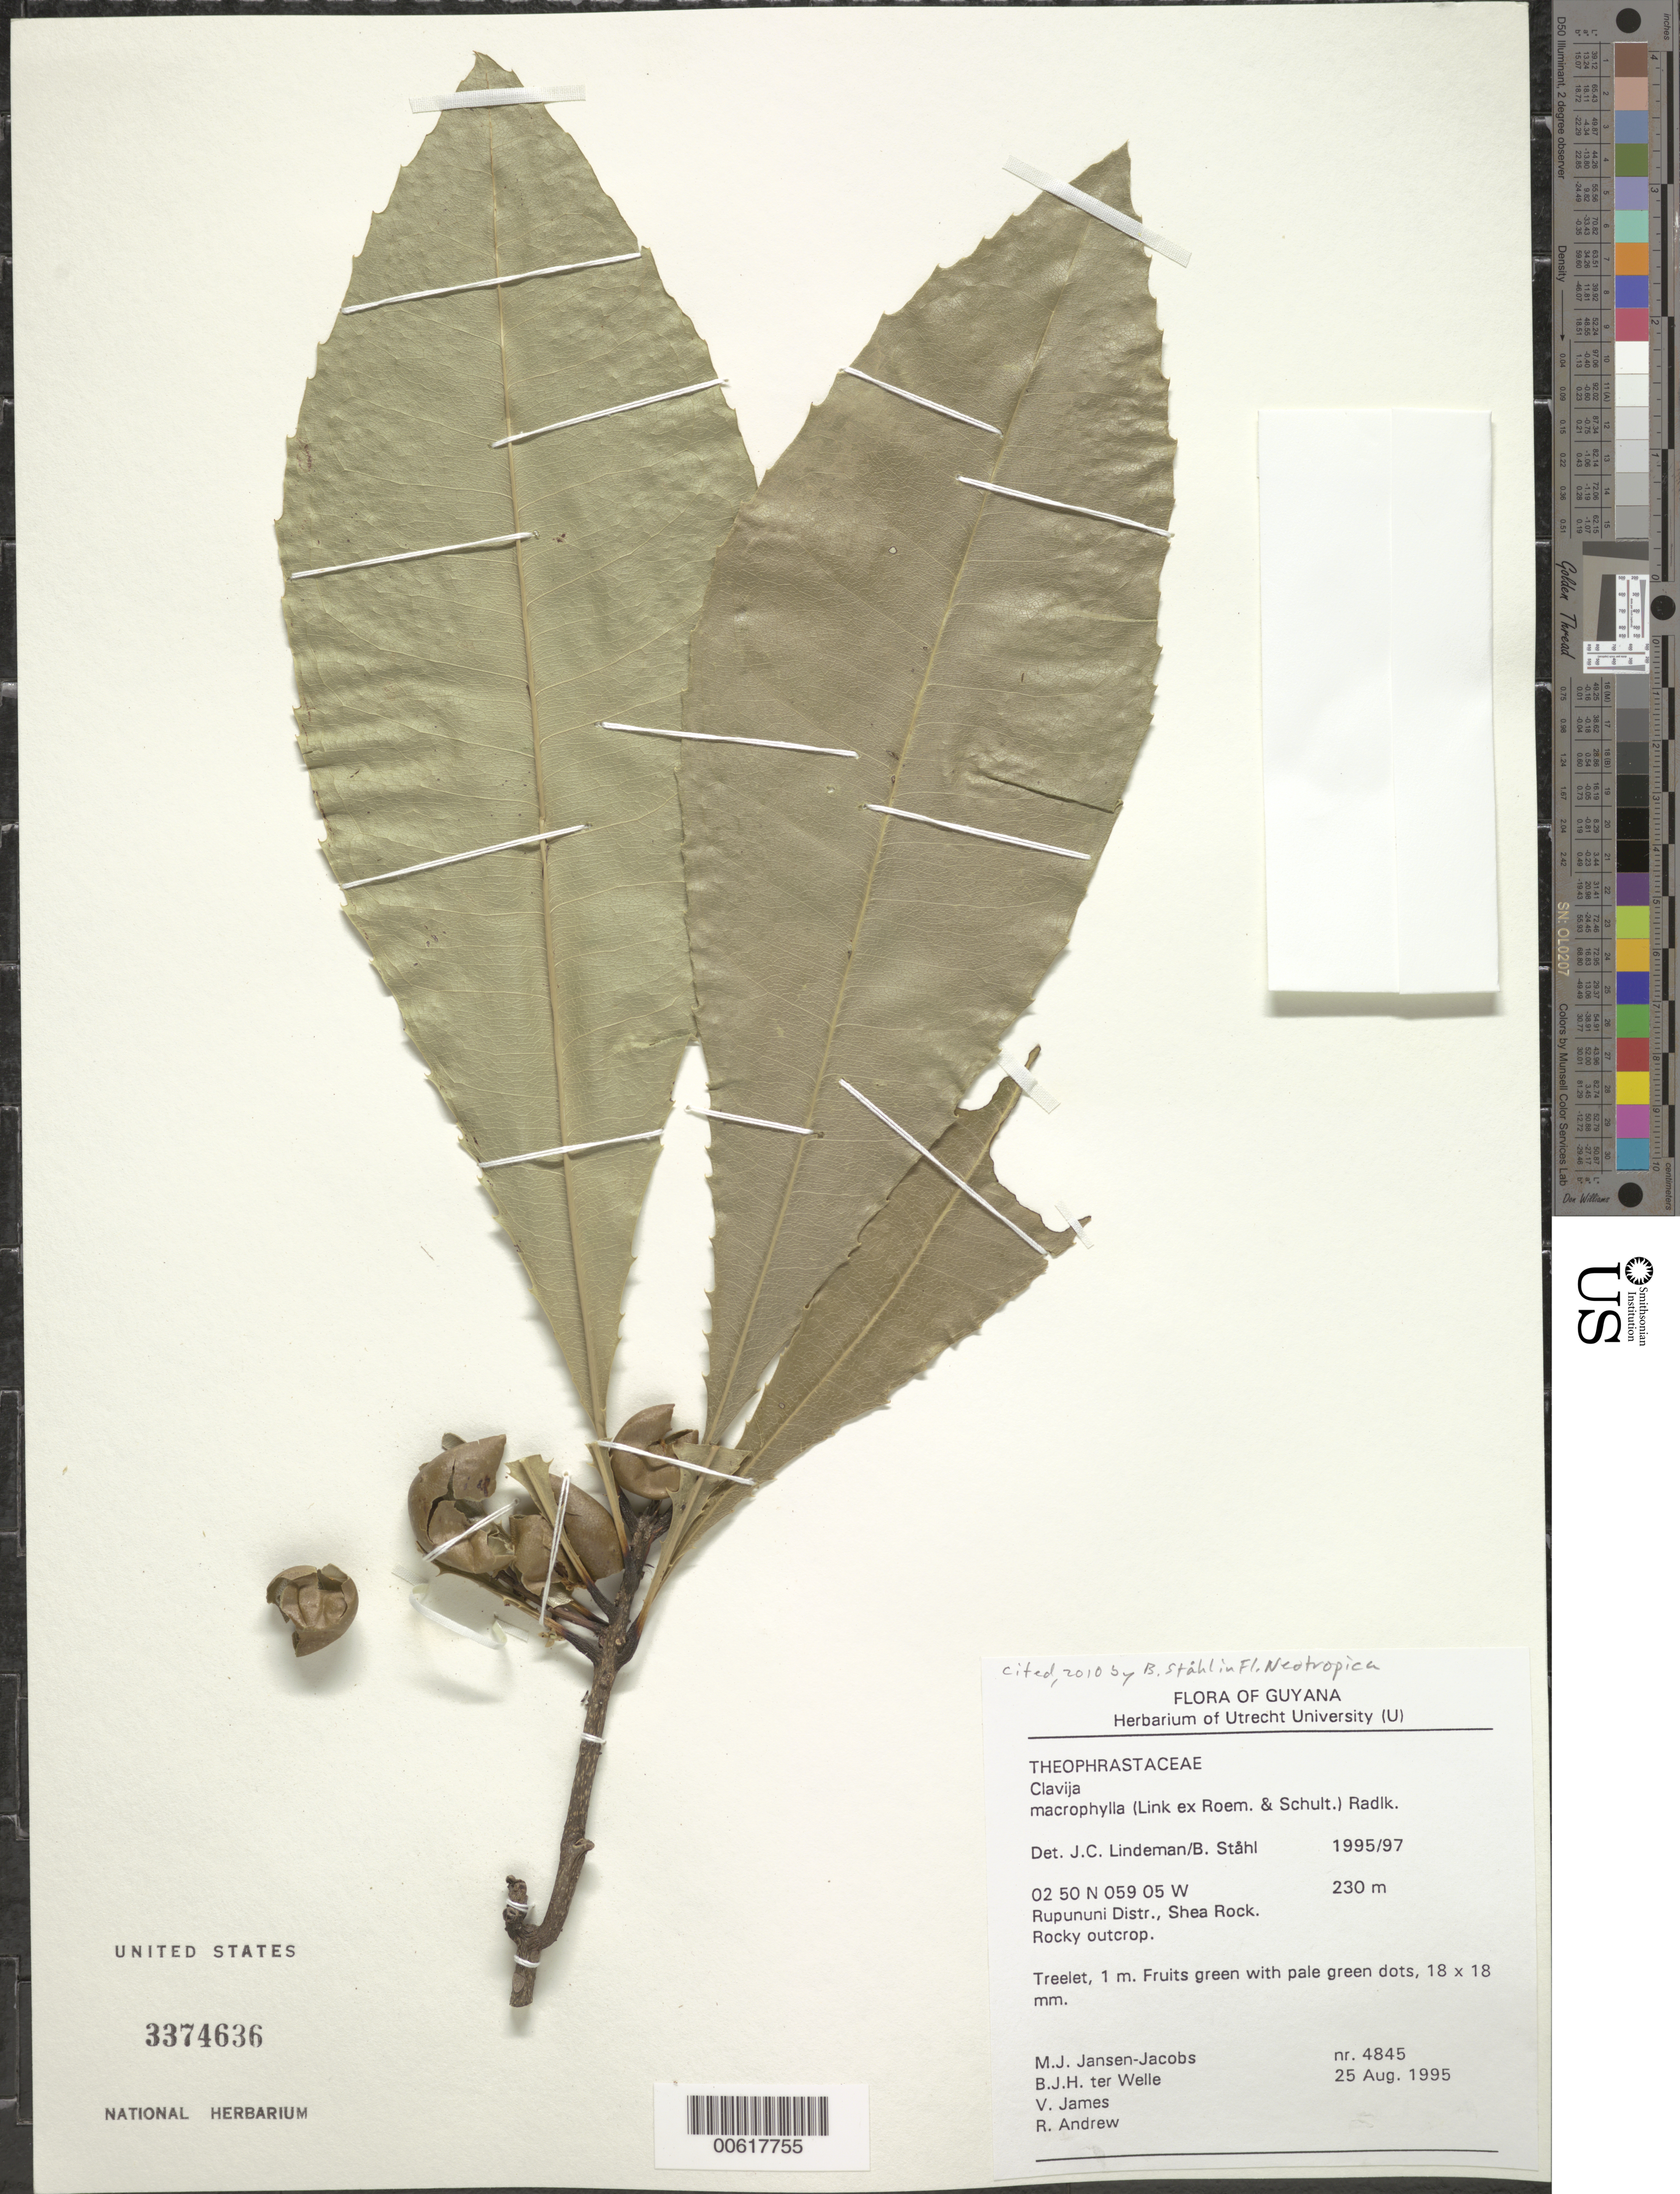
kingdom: Plantae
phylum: Tracheophyta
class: Magnoliopsida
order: Ericales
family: Primulaceae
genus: Clavija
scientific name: Clavija macrophylla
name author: (Link ex Roem. & Schult.) Miq.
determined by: Lindeman, J. C.; Ståhl, B.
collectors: M. J. Jansen-Jacobs, B. Welle, V. James & R. Andrew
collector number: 4845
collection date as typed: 25-Aug-95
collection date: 1995-08-25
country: Guyana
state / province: U. Takutu-U. Essequibo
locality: Shea Rock, Rupununi Dist.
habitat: Rocky outcrop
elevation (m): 230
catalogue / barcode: US 3374636